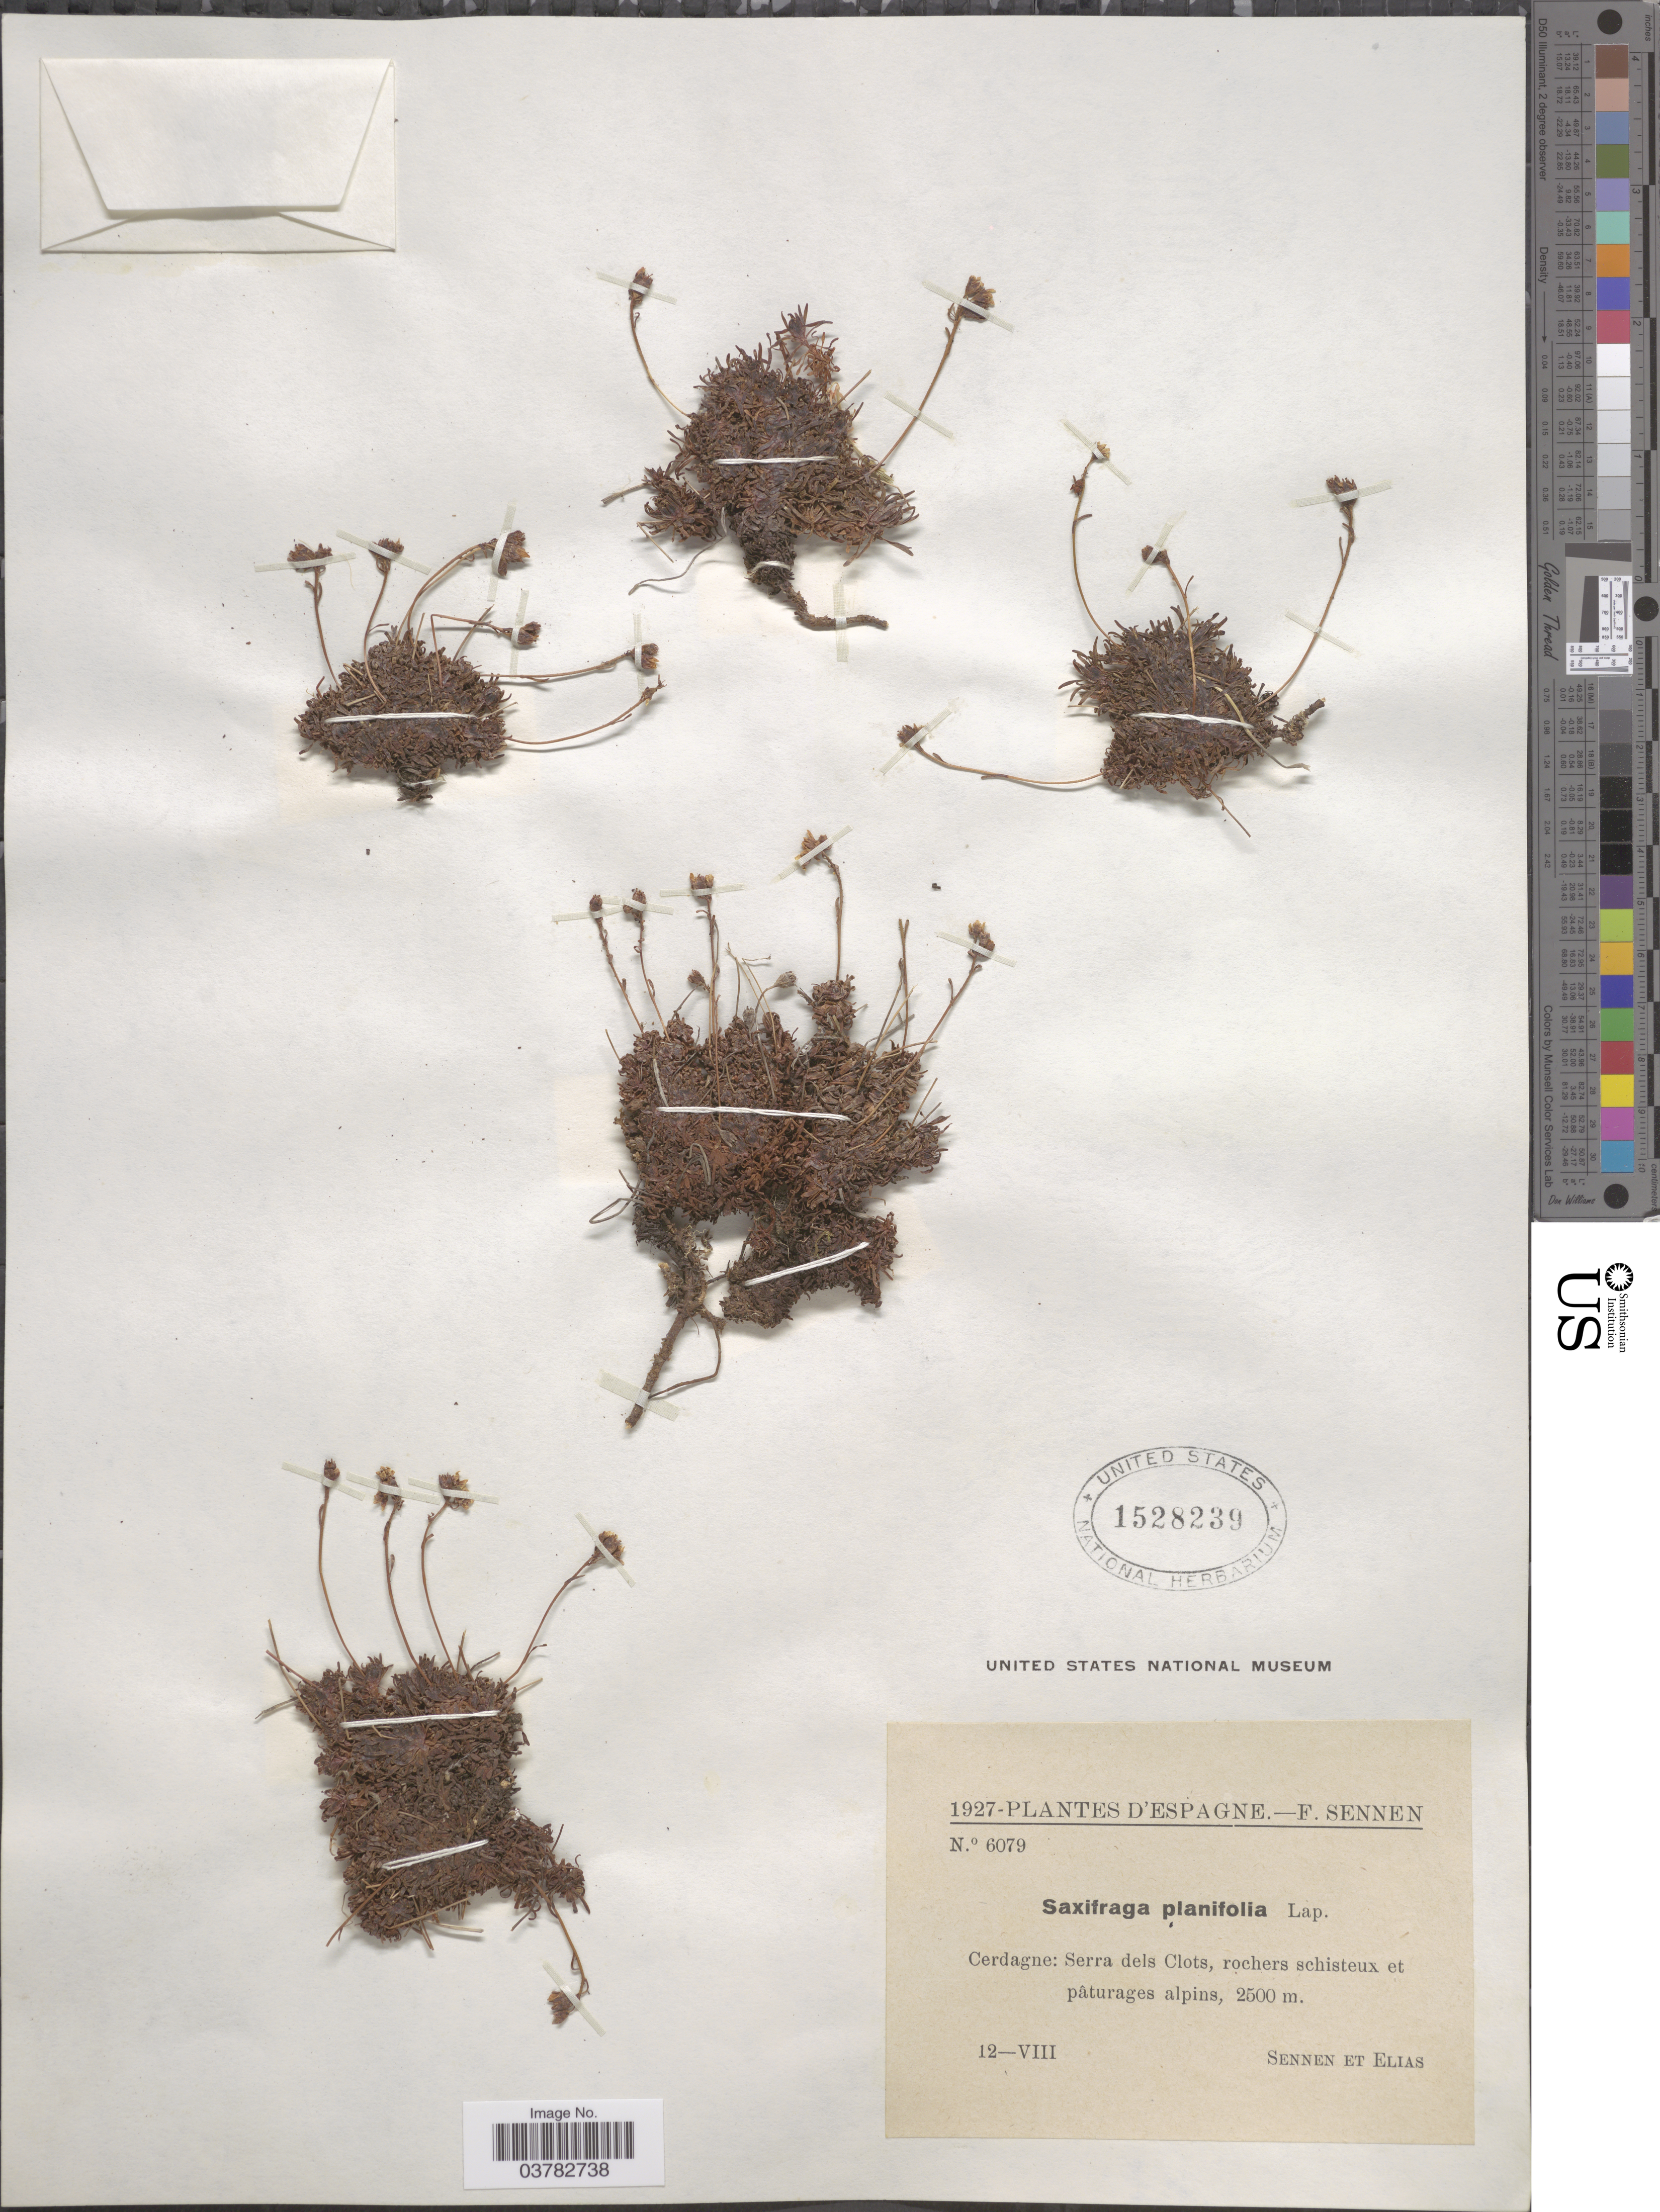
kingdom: Plantae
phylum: Tracheophyta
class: Magnoliopsida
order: Saxifragales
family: Saxifragaceae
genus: Saxifraga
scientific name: Saxifraga planifolia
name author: Lapeyr.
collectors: E. Sennen & -. Elias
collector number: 6079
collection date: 1927-08-12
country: Spain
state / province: Islas Baleares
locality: Espagne. Cerdagne: Serra dels Clots, rochers schisteux et pâturages alpins.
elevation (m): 2500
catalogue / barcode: US 1528239